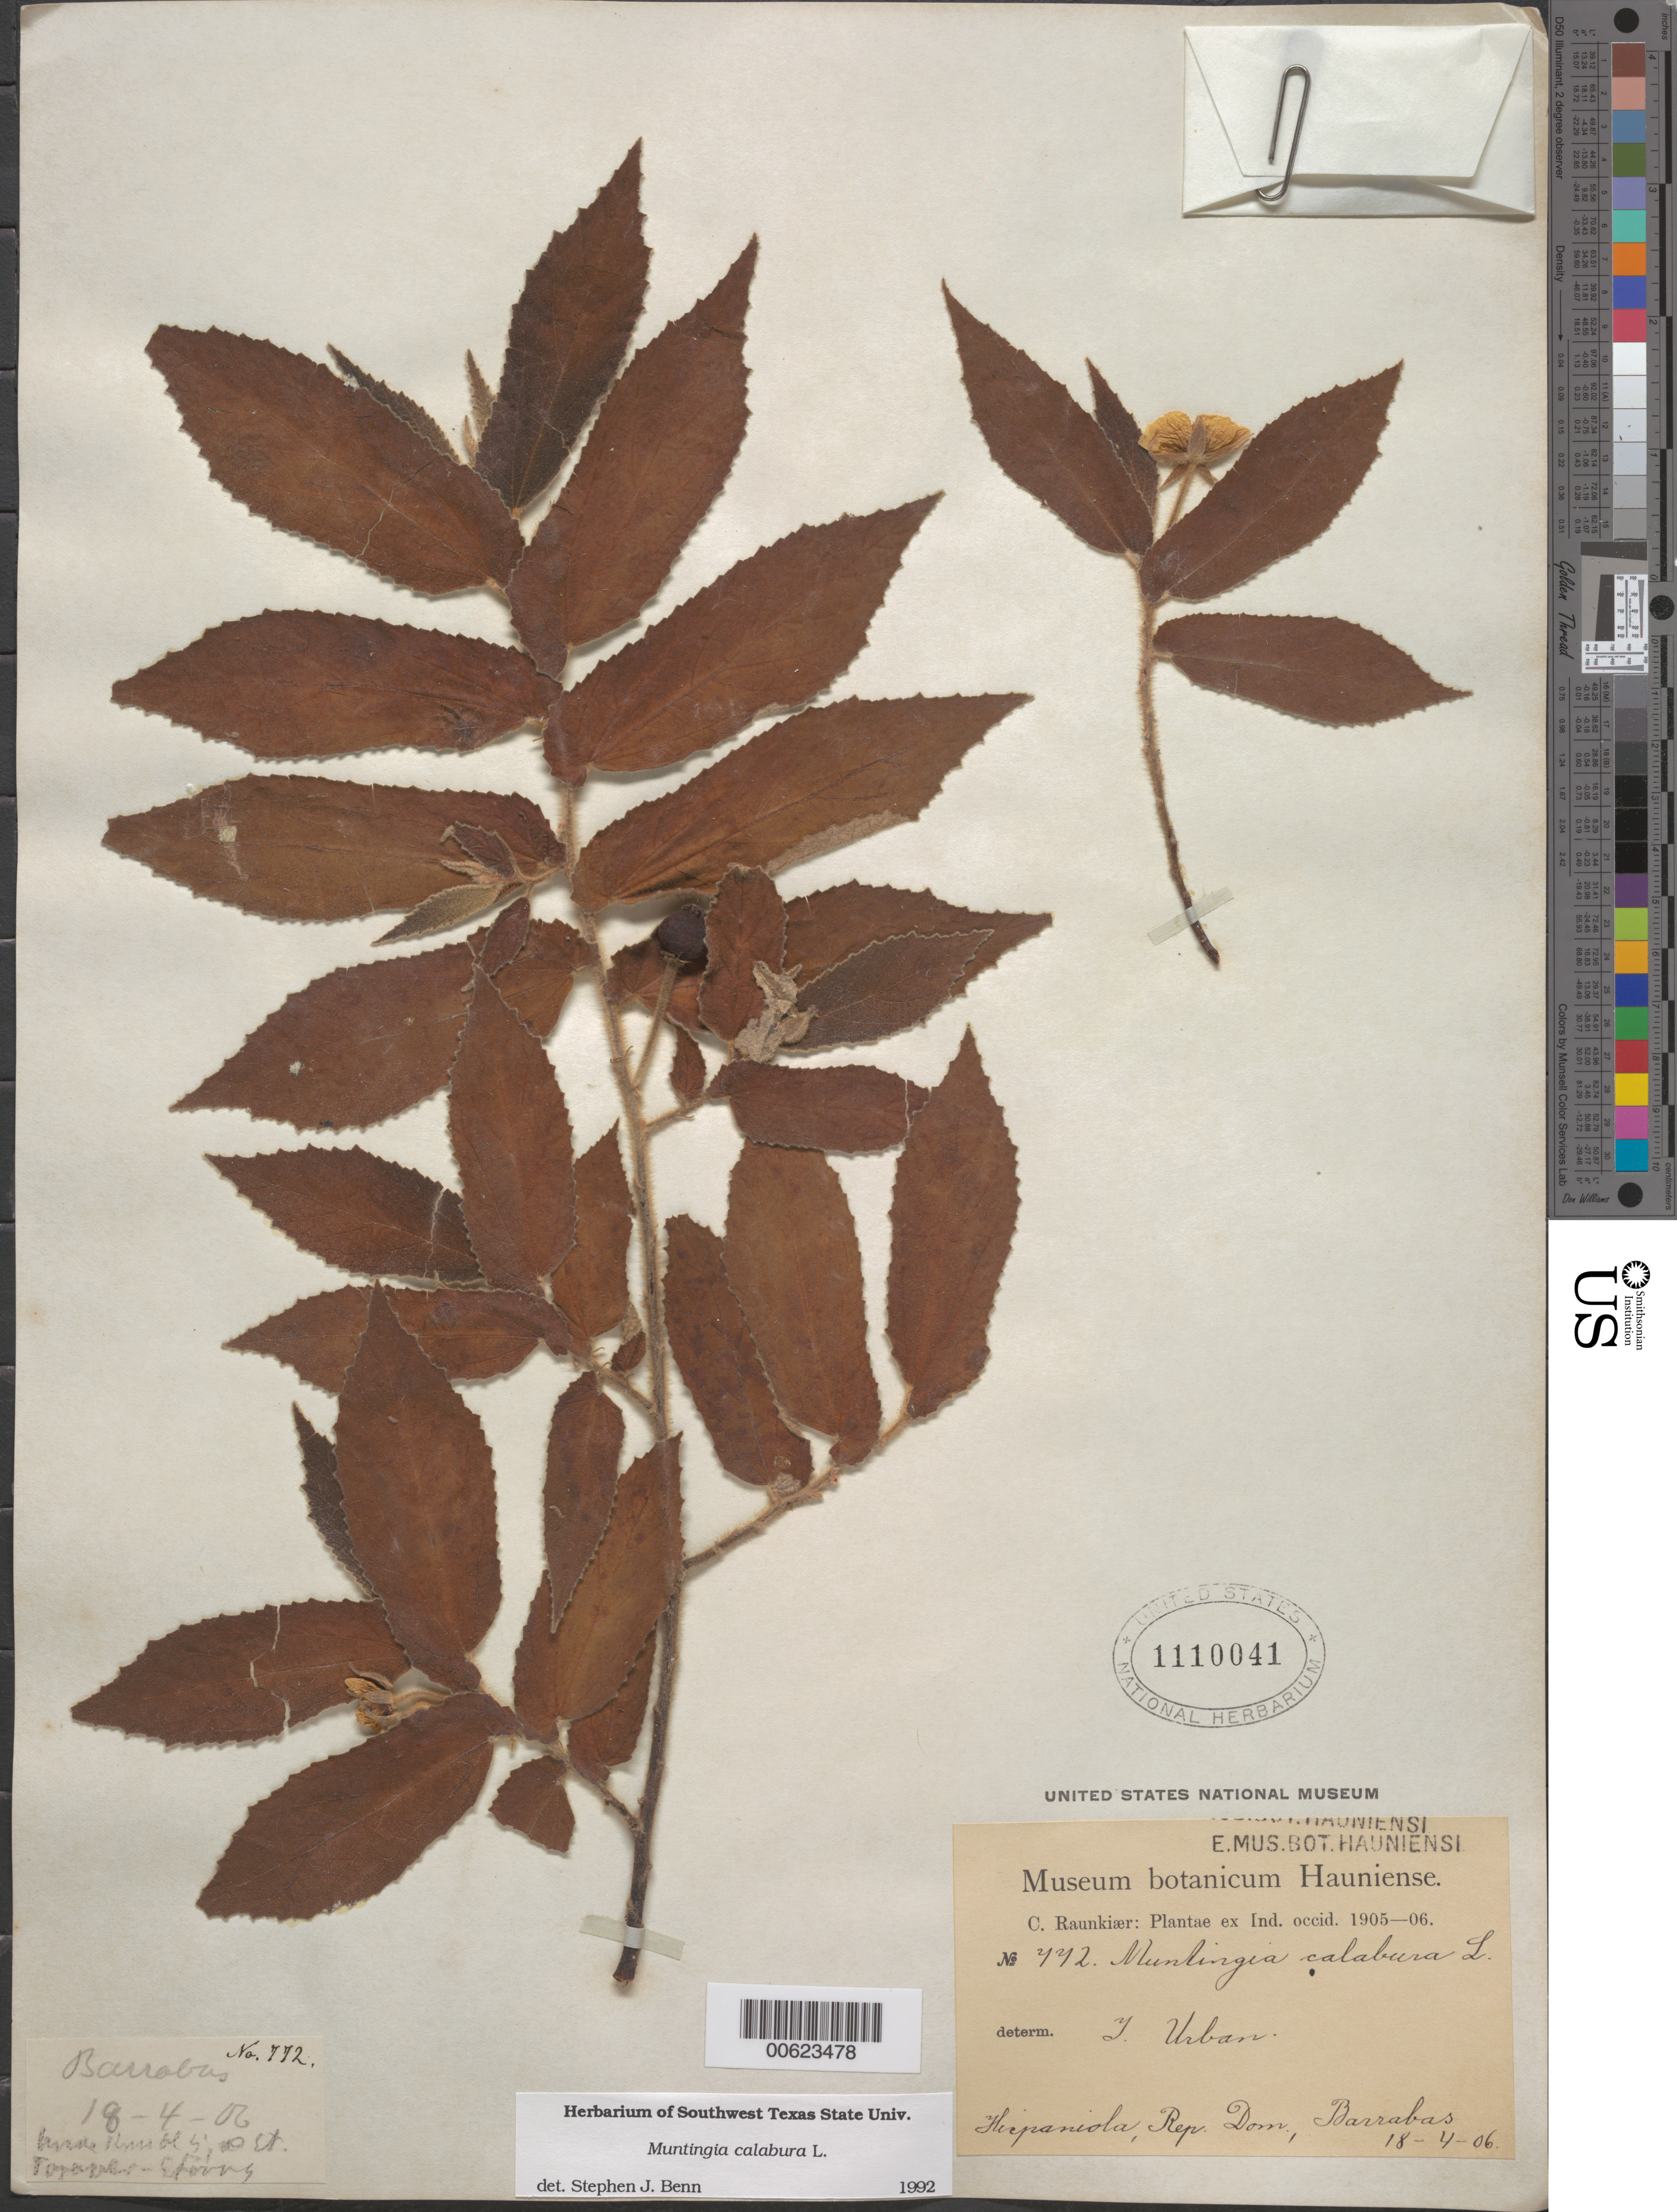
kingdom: Plantae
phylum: Tracheophyta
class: Magnoliopsida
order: Malvales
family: Muntingiaceae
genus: Muntingia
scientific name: Muntingia calabura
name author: L.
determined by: Benn, S. J.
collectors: C. C. Raunkiaer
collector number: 772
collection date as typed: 18 Apr 1906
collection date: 1906-04-18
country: Dominican Republic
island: Hispaniola Island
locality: Barrabas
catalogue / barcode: US 1110041